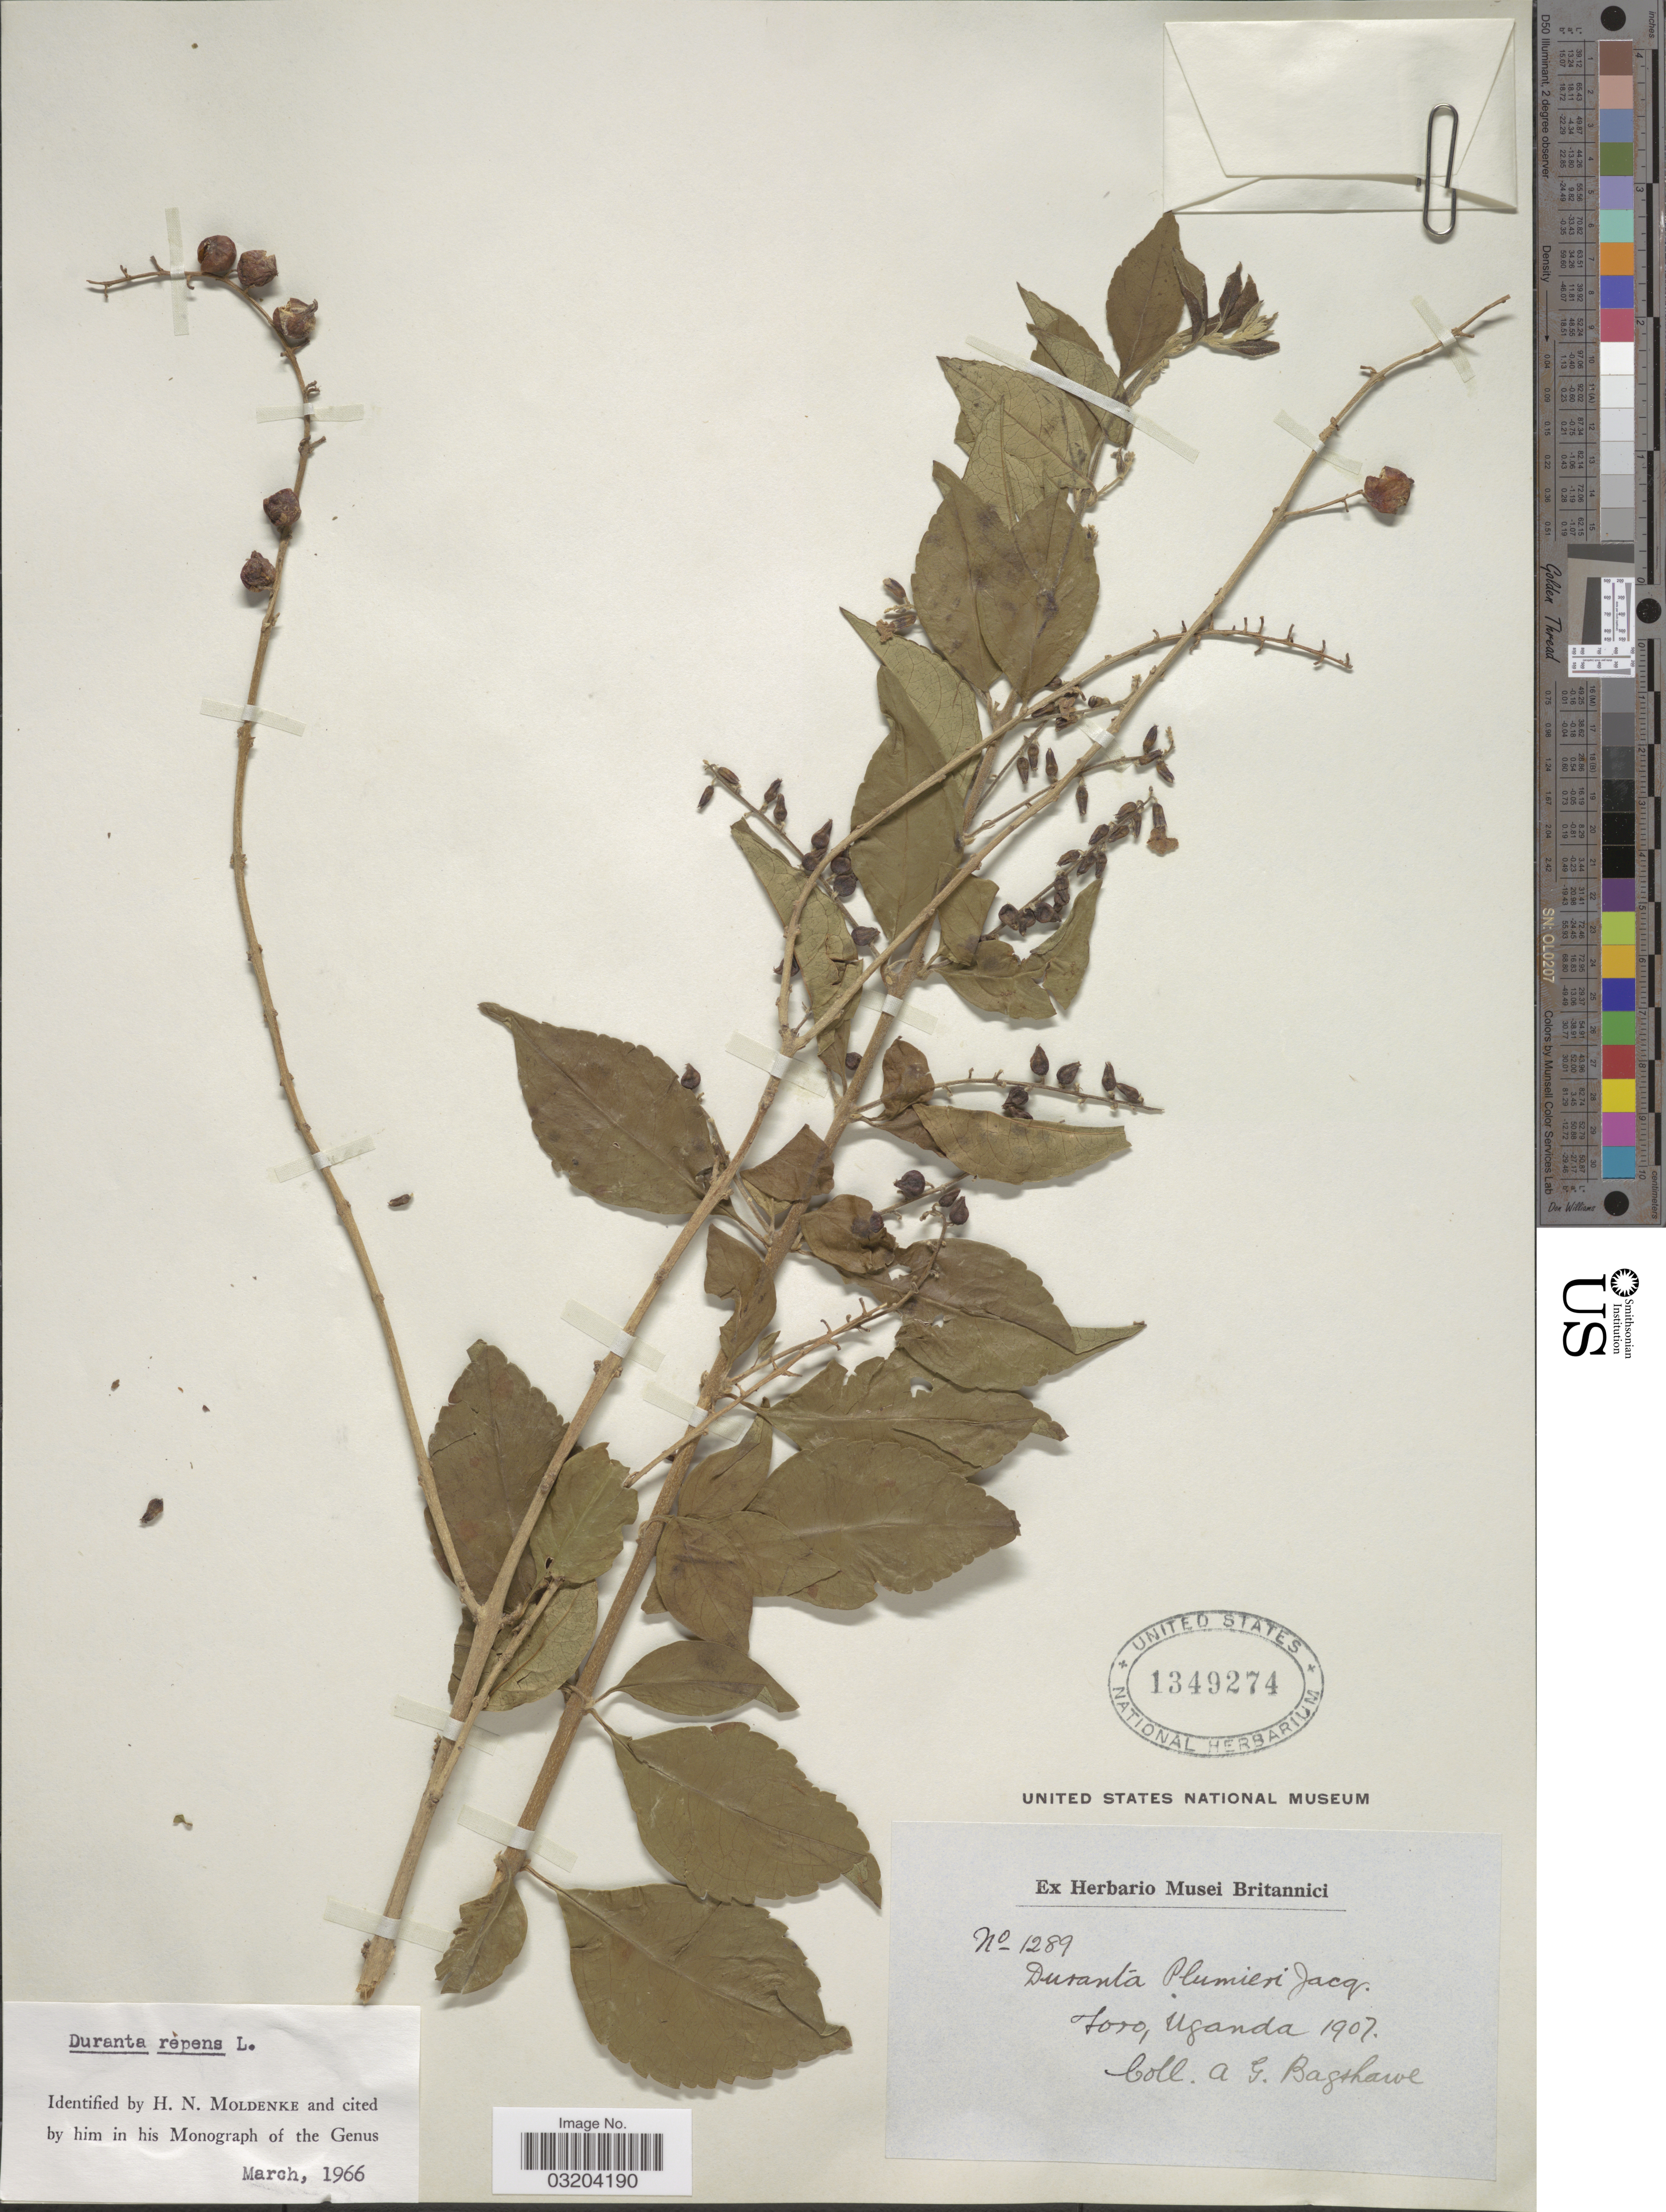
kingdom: Plantae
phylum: Tracheophyta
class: Magnoliopsida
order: Lamiales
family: Verbenaceae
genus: Duranta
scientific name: Duranta erecta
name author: L.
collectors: A. Bagshawe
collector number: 1289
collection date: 1907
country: Uganda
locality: Toro.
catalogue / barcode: US 1349274